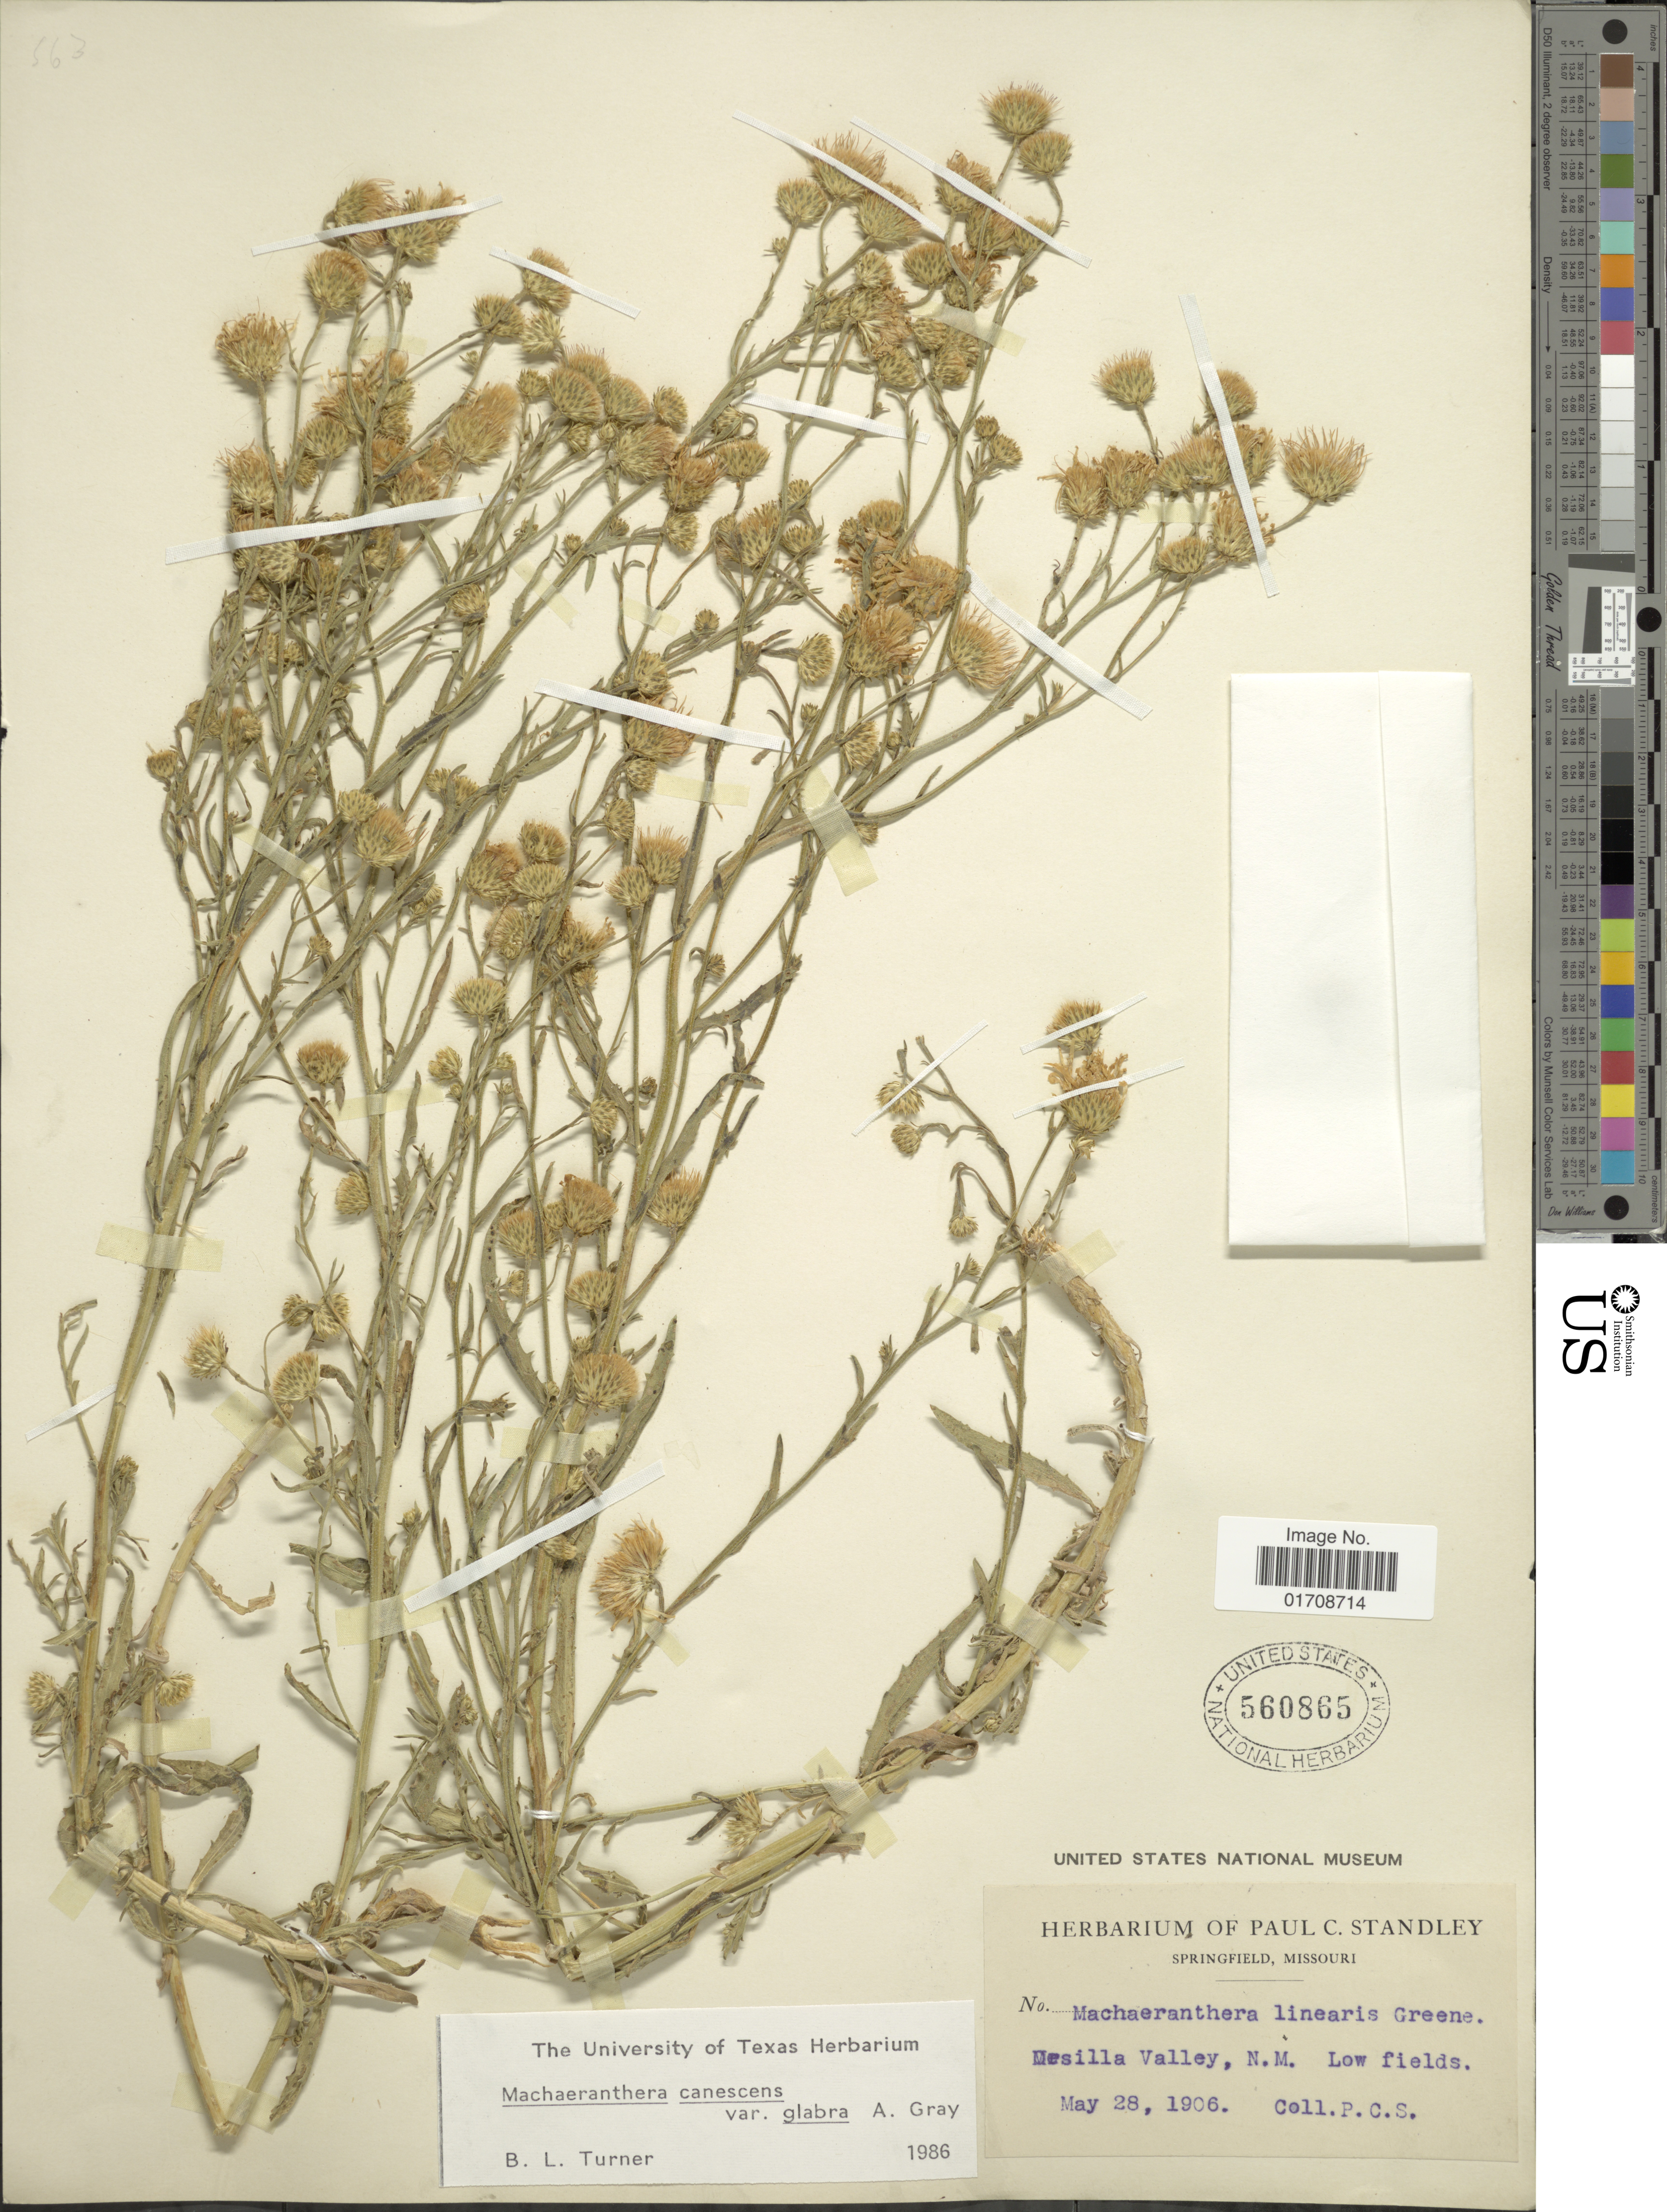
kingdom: Plantae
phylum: Tracheophyta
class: Magnoliopsida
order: Asterales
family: Asteraceae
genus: Machaeranthera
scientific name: Machaeranthera canescens var. glabra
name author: A. Gray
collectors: P. C. Standley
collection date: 1906-05-28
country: United States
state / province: New Mexico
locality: Mesilla Valley, N. M.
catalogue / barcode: US 560865